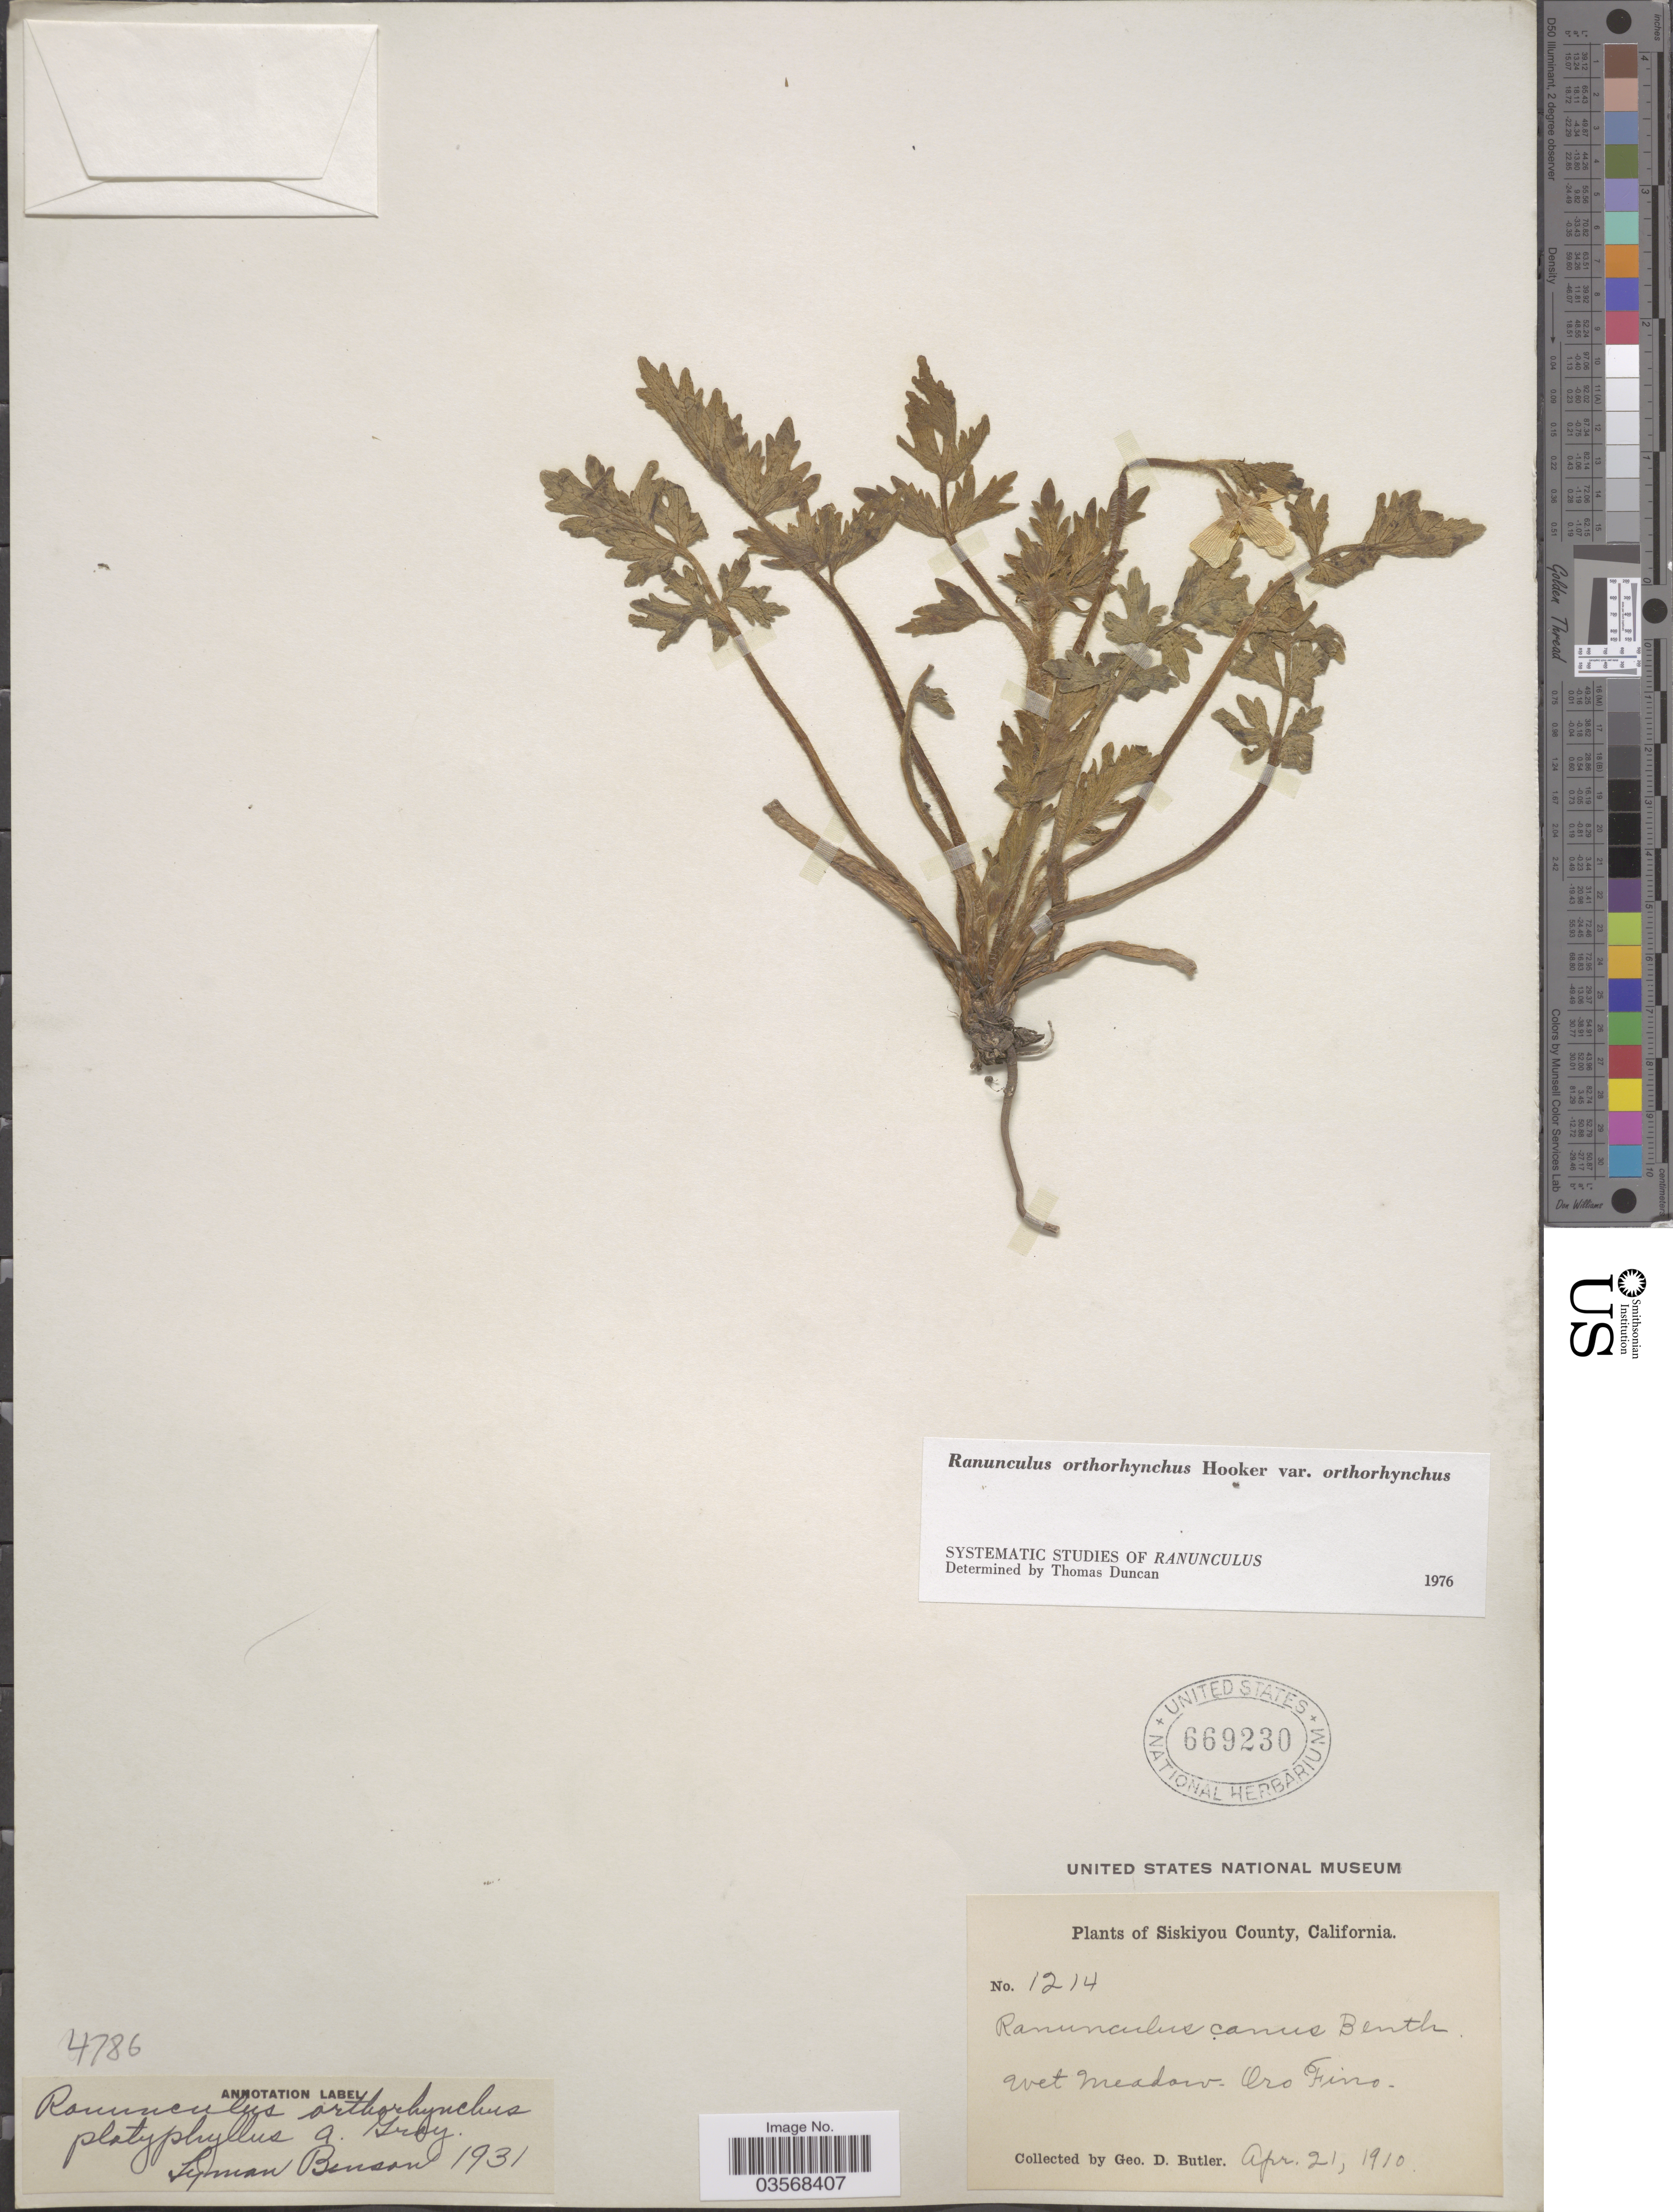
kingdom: Plantae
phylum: Tracheophyta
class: Magnoliopsida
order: Ranunculales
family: Ranunculaceae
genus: Ranunculus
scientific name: Ranunculus orthorhynchus var. orthorhynchus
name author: Hook.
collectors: G. D. Butler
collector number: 1214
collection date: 1910-04-21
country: United States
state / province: California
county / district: Siskiyou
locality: Siskiyou County. Wet meadow Oro Fino.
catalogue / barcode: US 669230